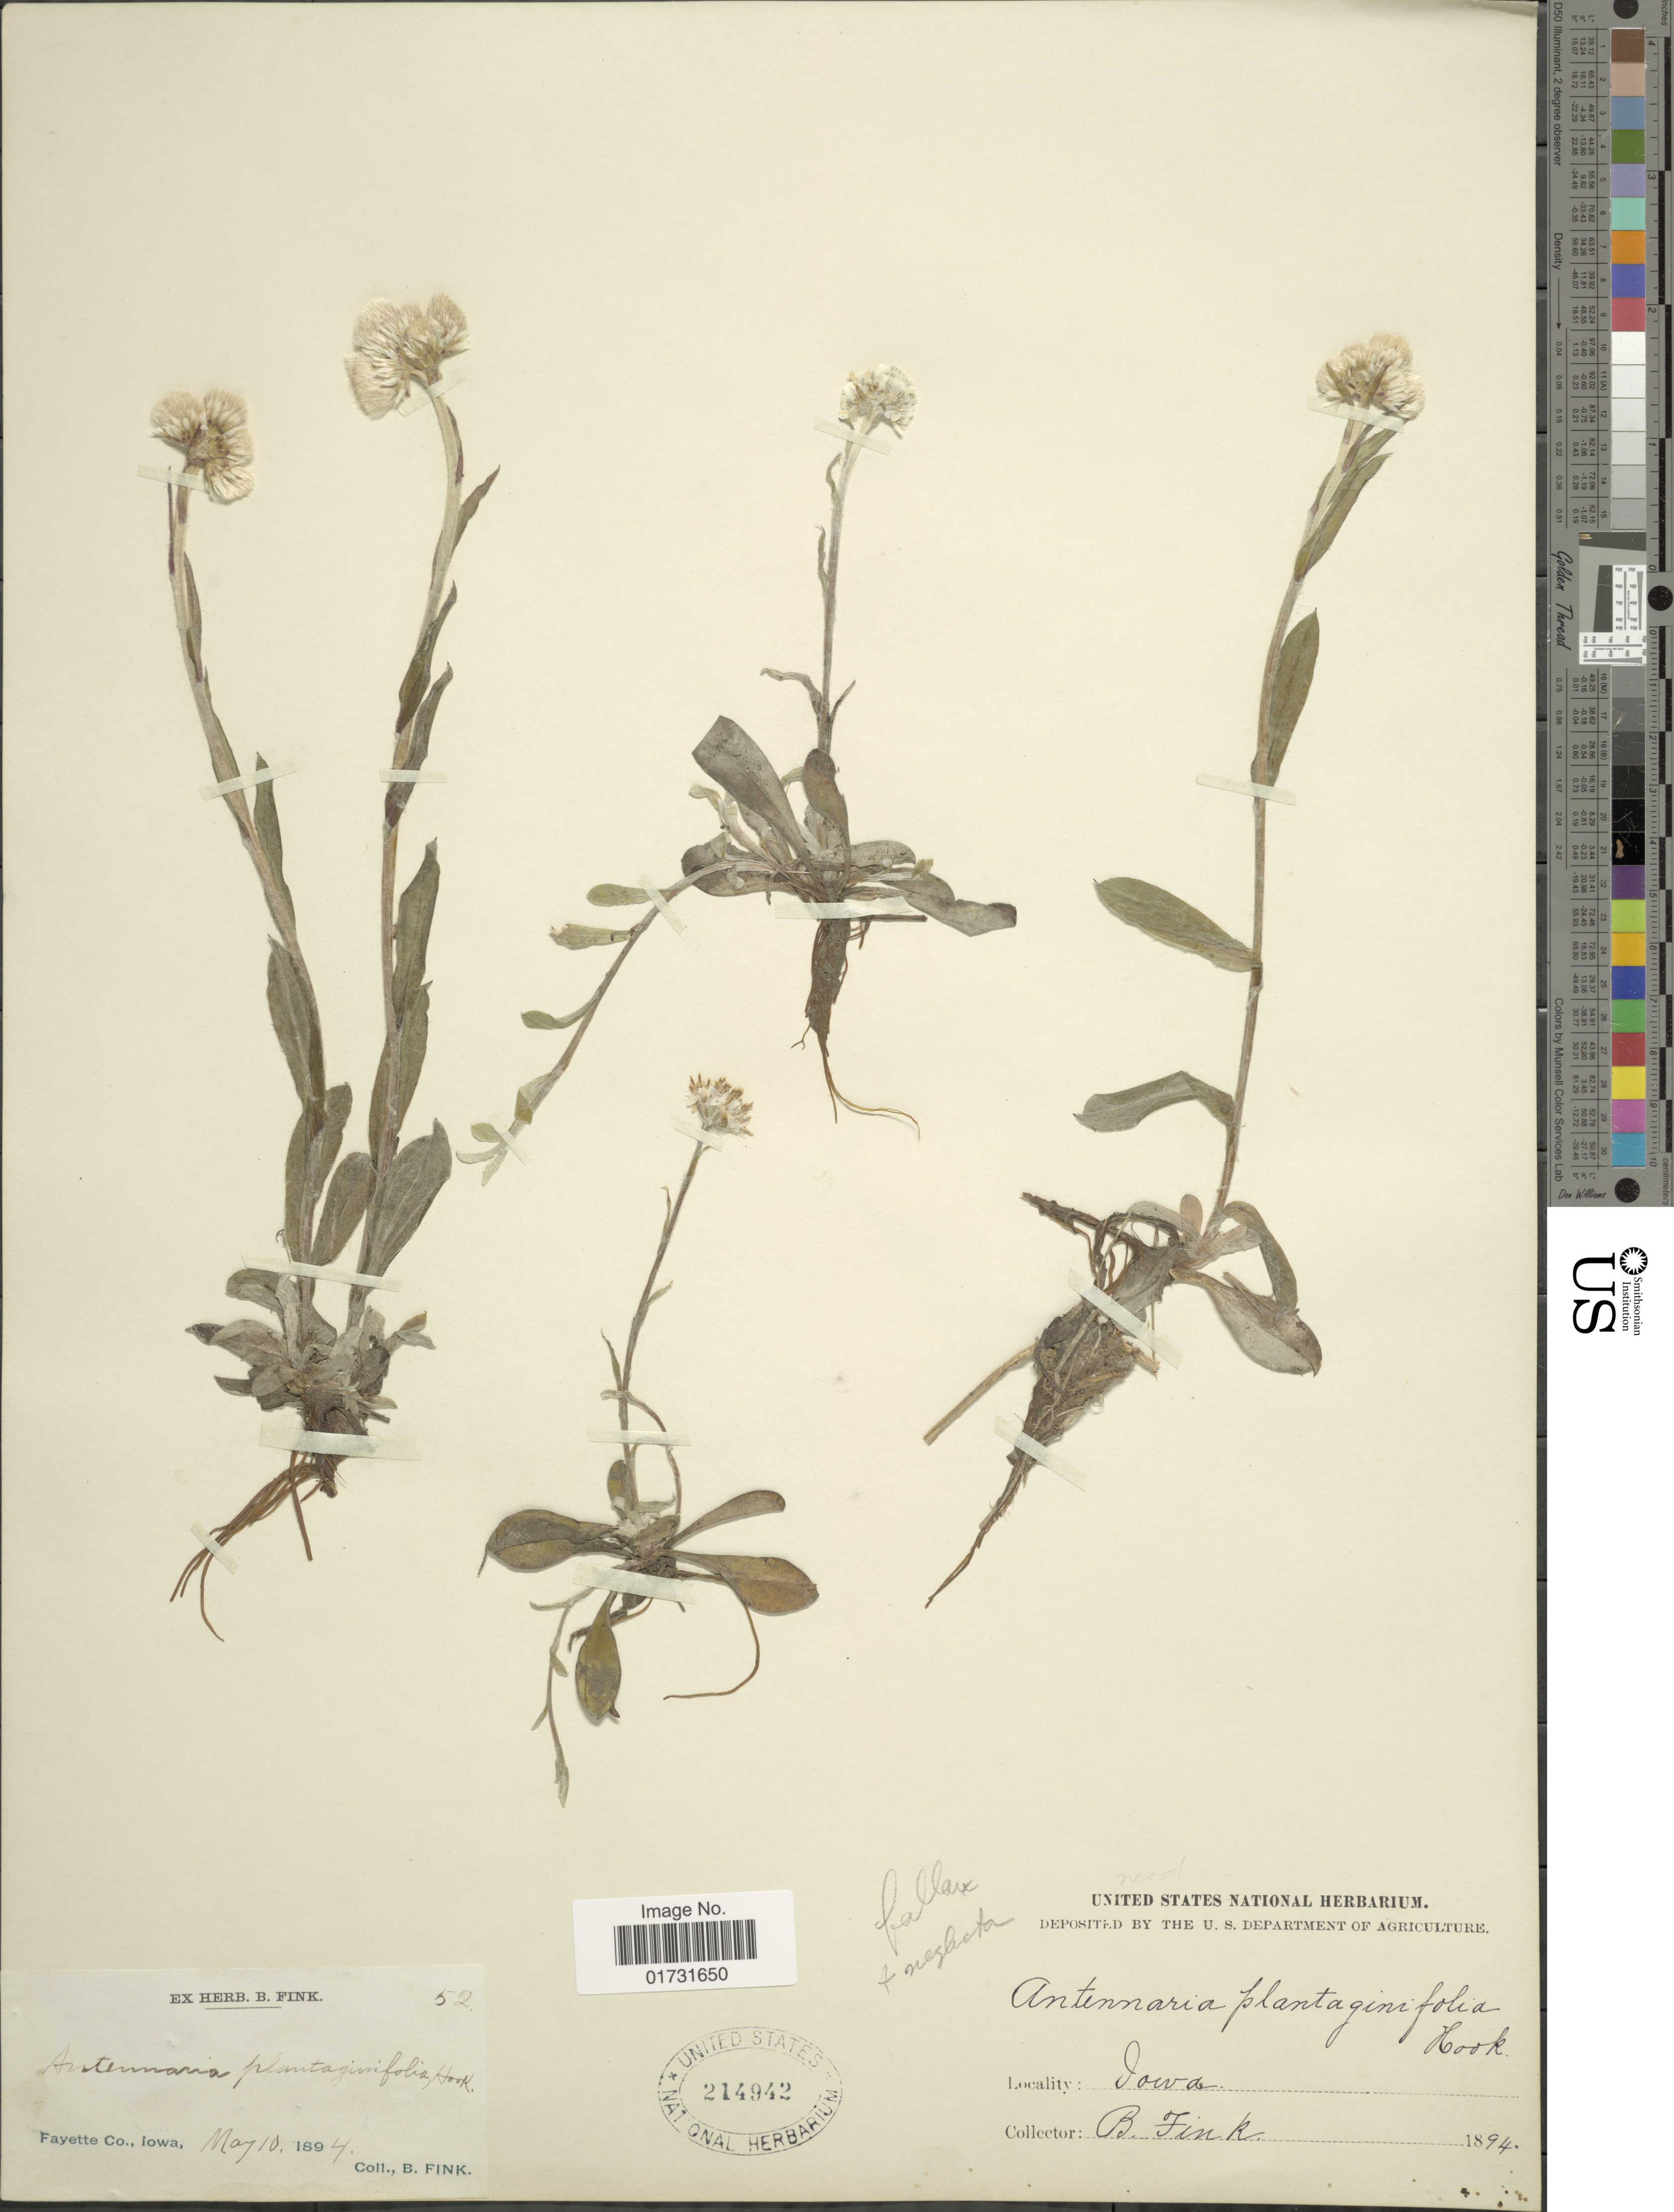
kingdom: Plantae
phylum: Tracheophyta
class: Magnoliopsida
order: Asterales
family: Asteraceae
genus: Antennaria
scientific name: Antennaria neglecta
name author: Greene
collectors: B. Fink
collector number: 52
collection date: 1894-05-10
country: United States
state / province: Iowa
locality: Fayette Co.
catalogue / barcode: US 214942